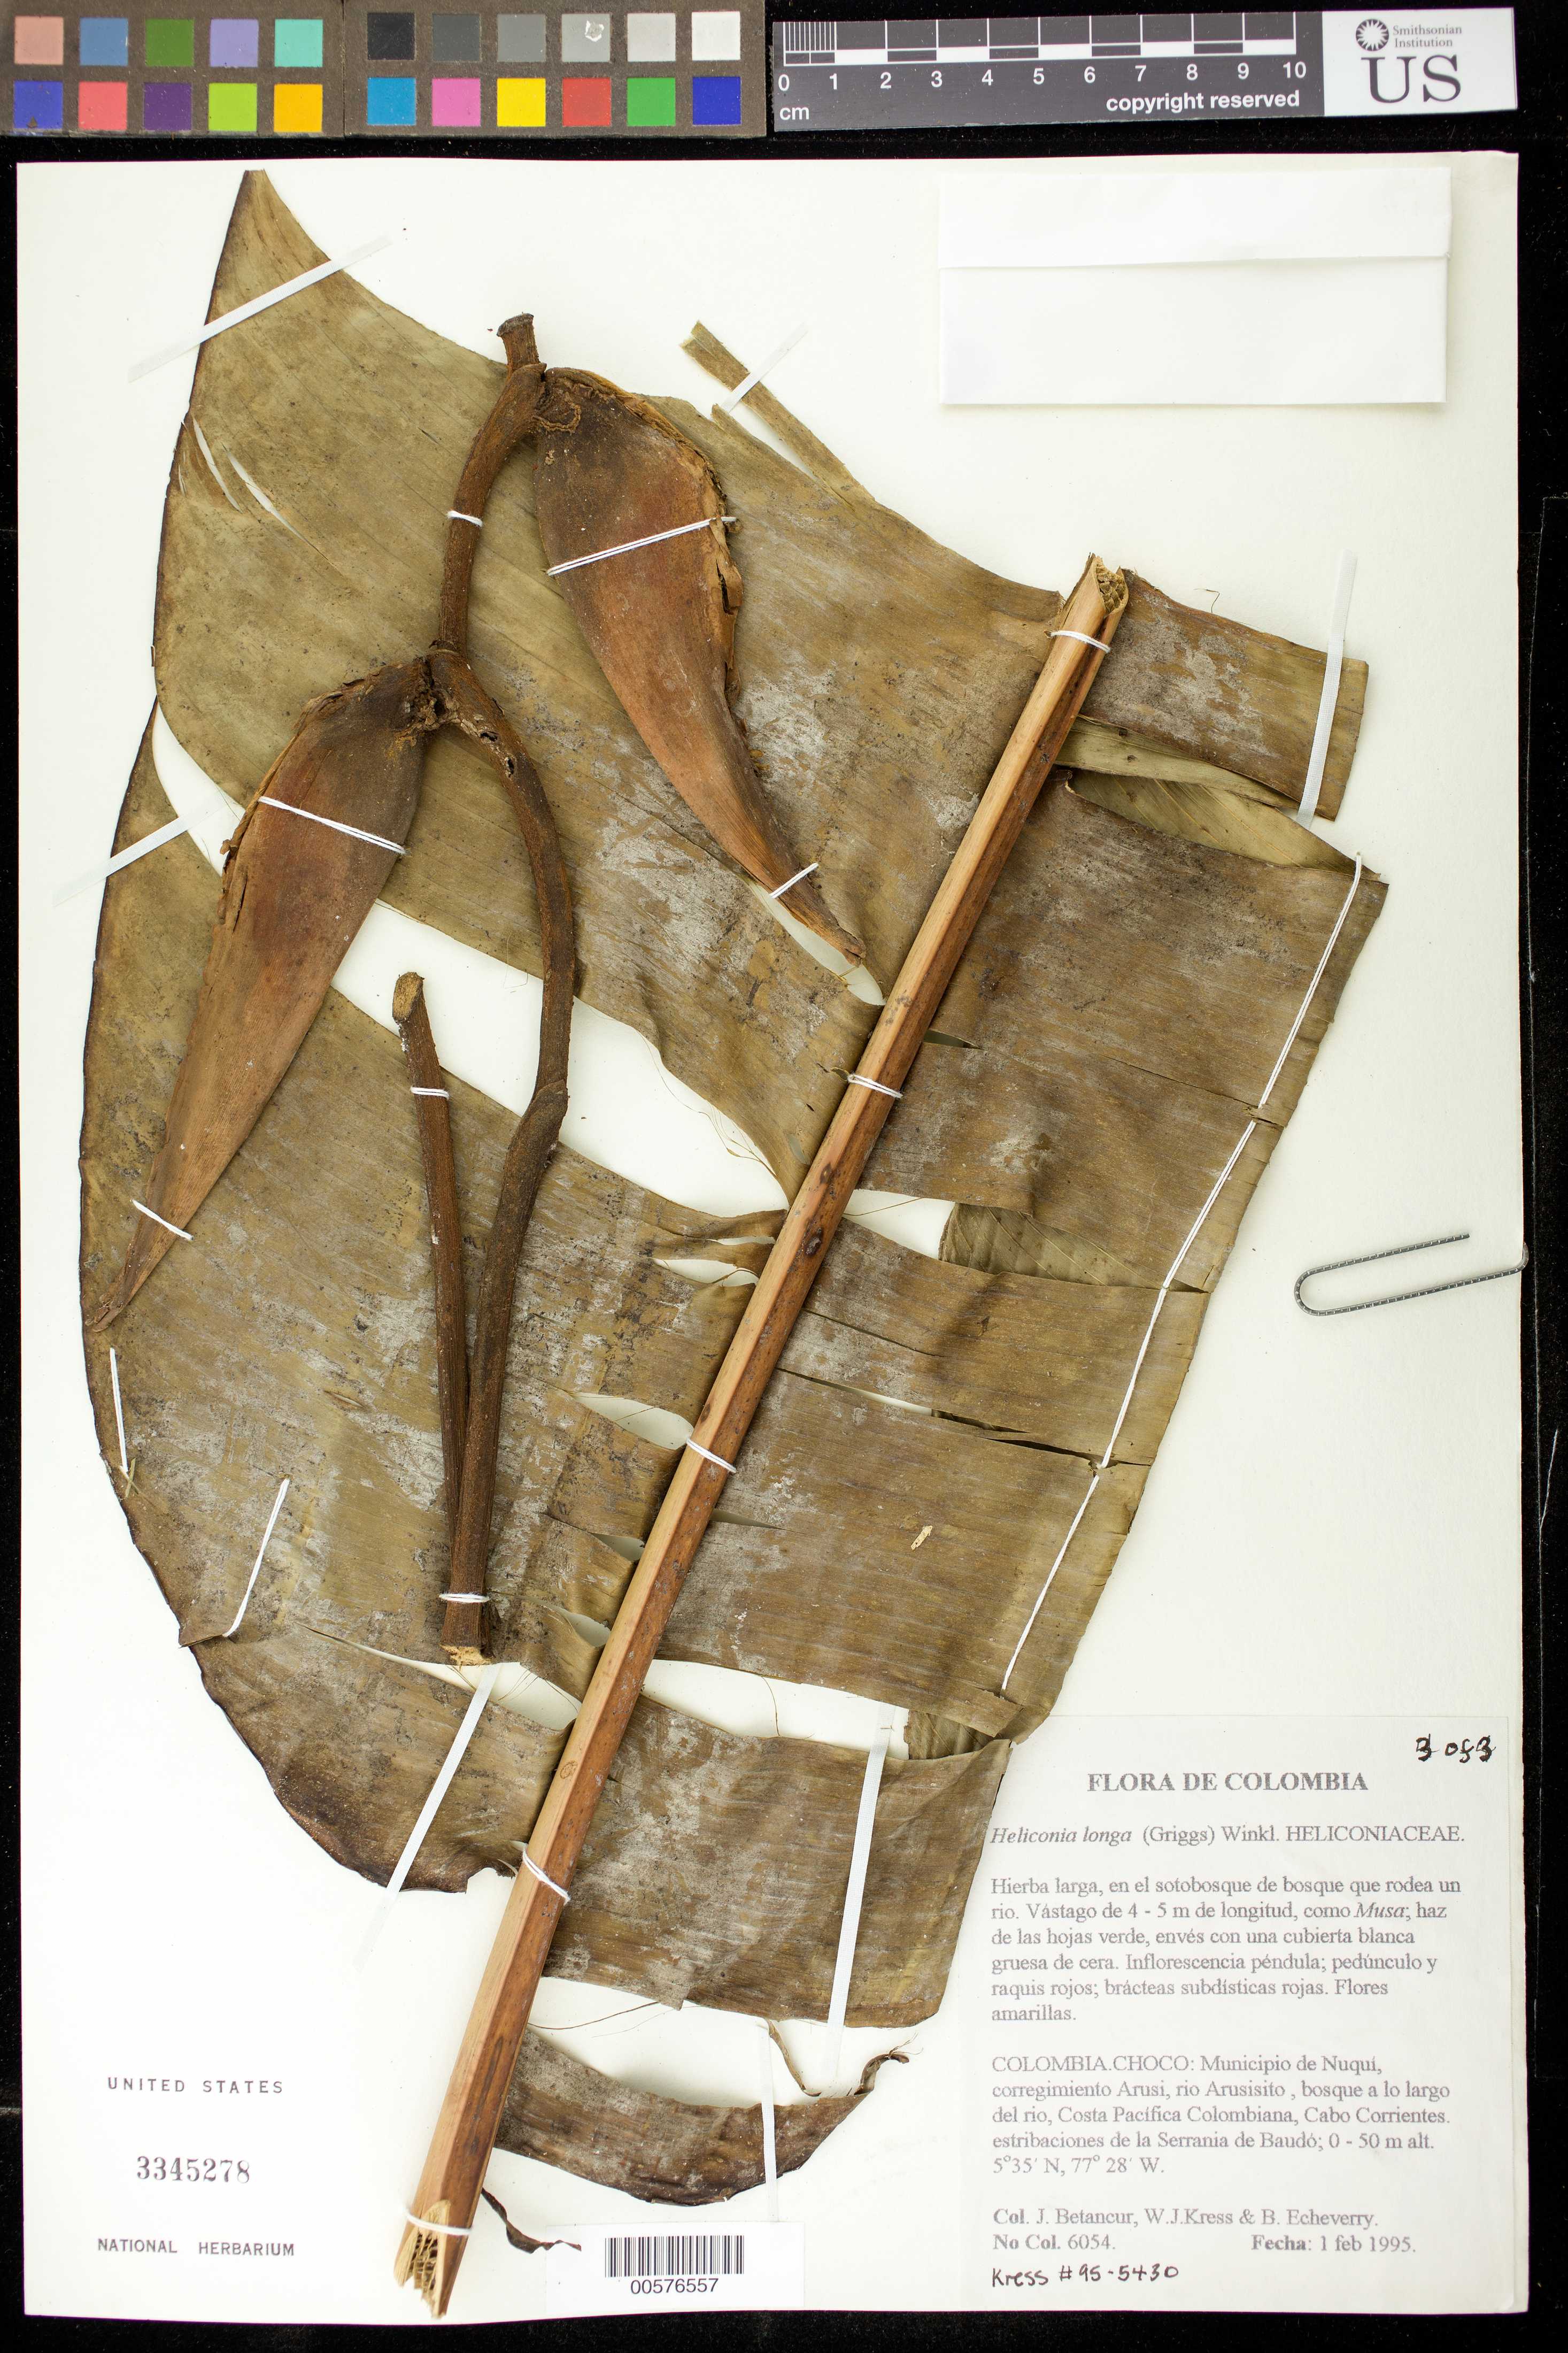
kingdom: Plantae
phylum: Tracheophyta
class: Liliopsida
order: Zingiberales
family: Heliconiaceae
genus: Heliconia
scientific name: Heliconia longa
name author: (R.F. Griggs) H.J.P. Winkl.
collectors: J. C. Betancur, W. J. Kress & B. Echeverry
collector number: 6054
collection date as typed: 01 Feb 1995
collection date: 1995-02-01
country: Colombia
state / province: Chocó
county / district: Nuqui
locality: Rio Arusicito, just south of Arusi.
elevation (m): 0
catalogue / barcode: US 3345278